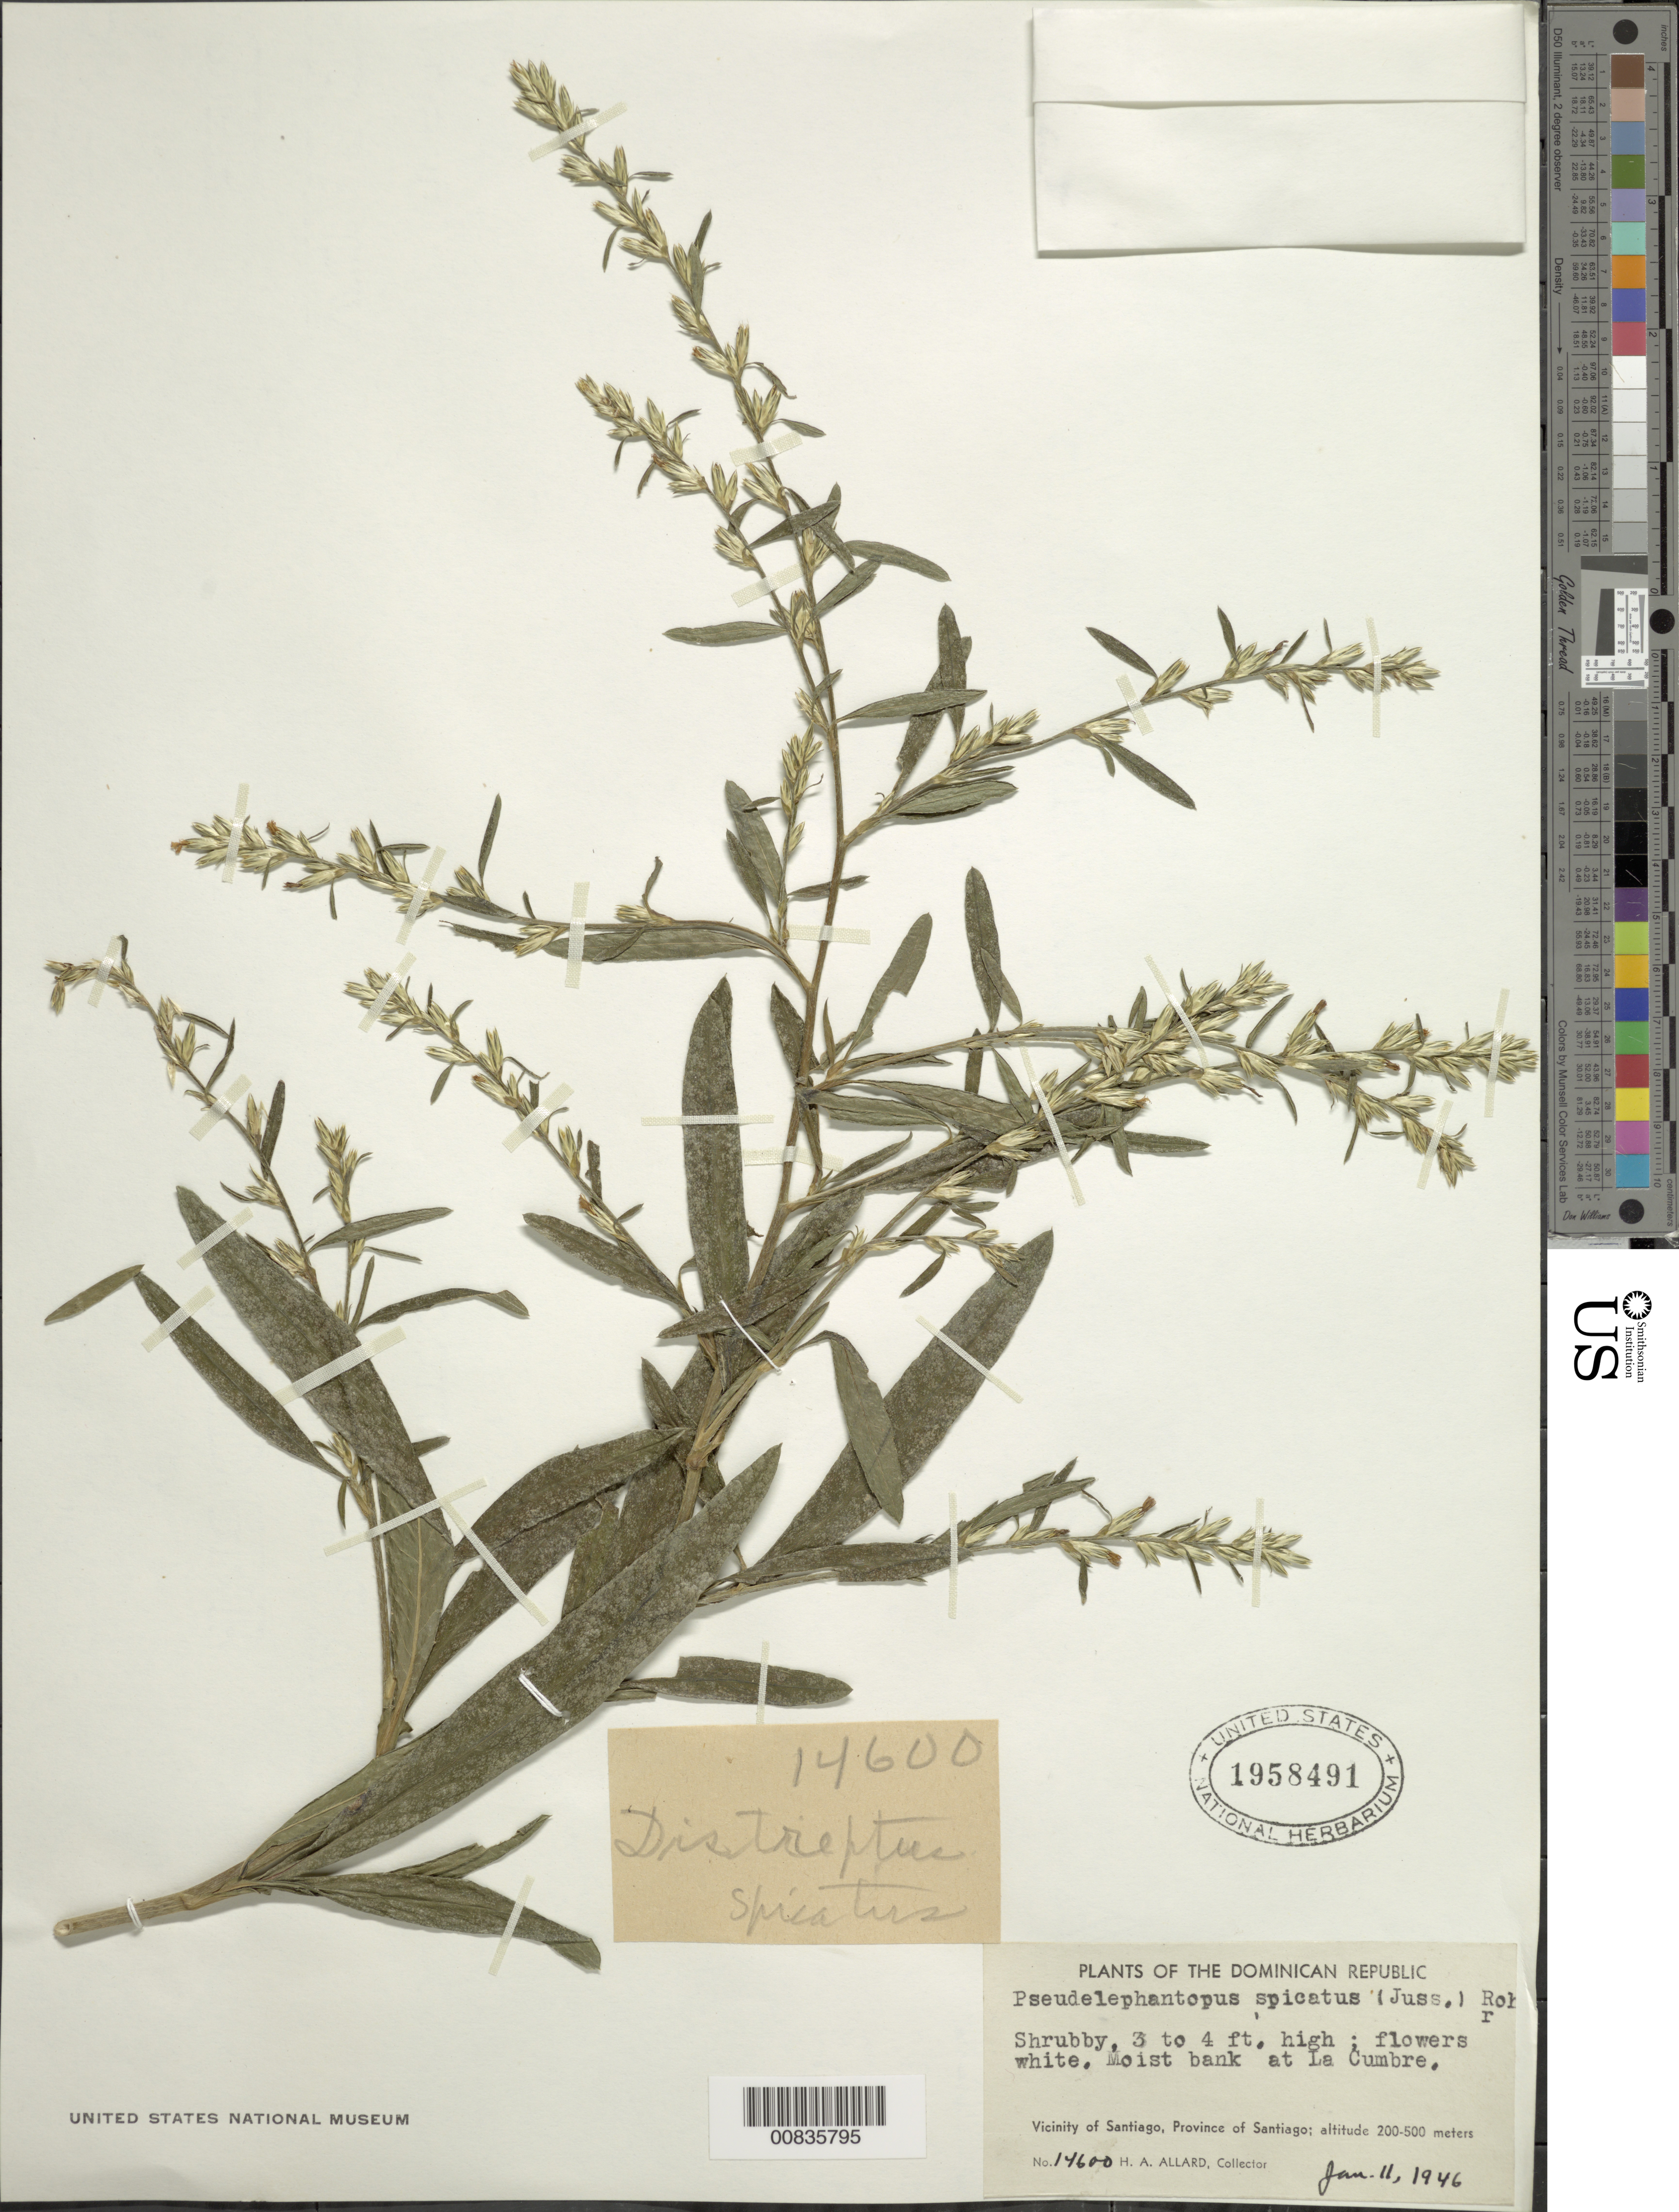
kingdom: Plantae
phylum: Tracheophyta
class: Magnoliopsida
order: Asterales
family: Asteraceae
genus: Pseudelephantopus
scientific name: Pseudelephantopus spicatus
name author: (Juss. ex Aubl.) C.F. Baker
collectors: H. A. Allard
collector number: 14600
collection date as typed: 11 Jan 1946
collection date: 1946-01-11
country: Dominican Republic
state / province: Santiago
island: Hispaniola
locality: Vicinity of Santiago, at La Cumbre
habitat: Moist bank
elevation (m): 200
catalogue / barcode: US 1958491